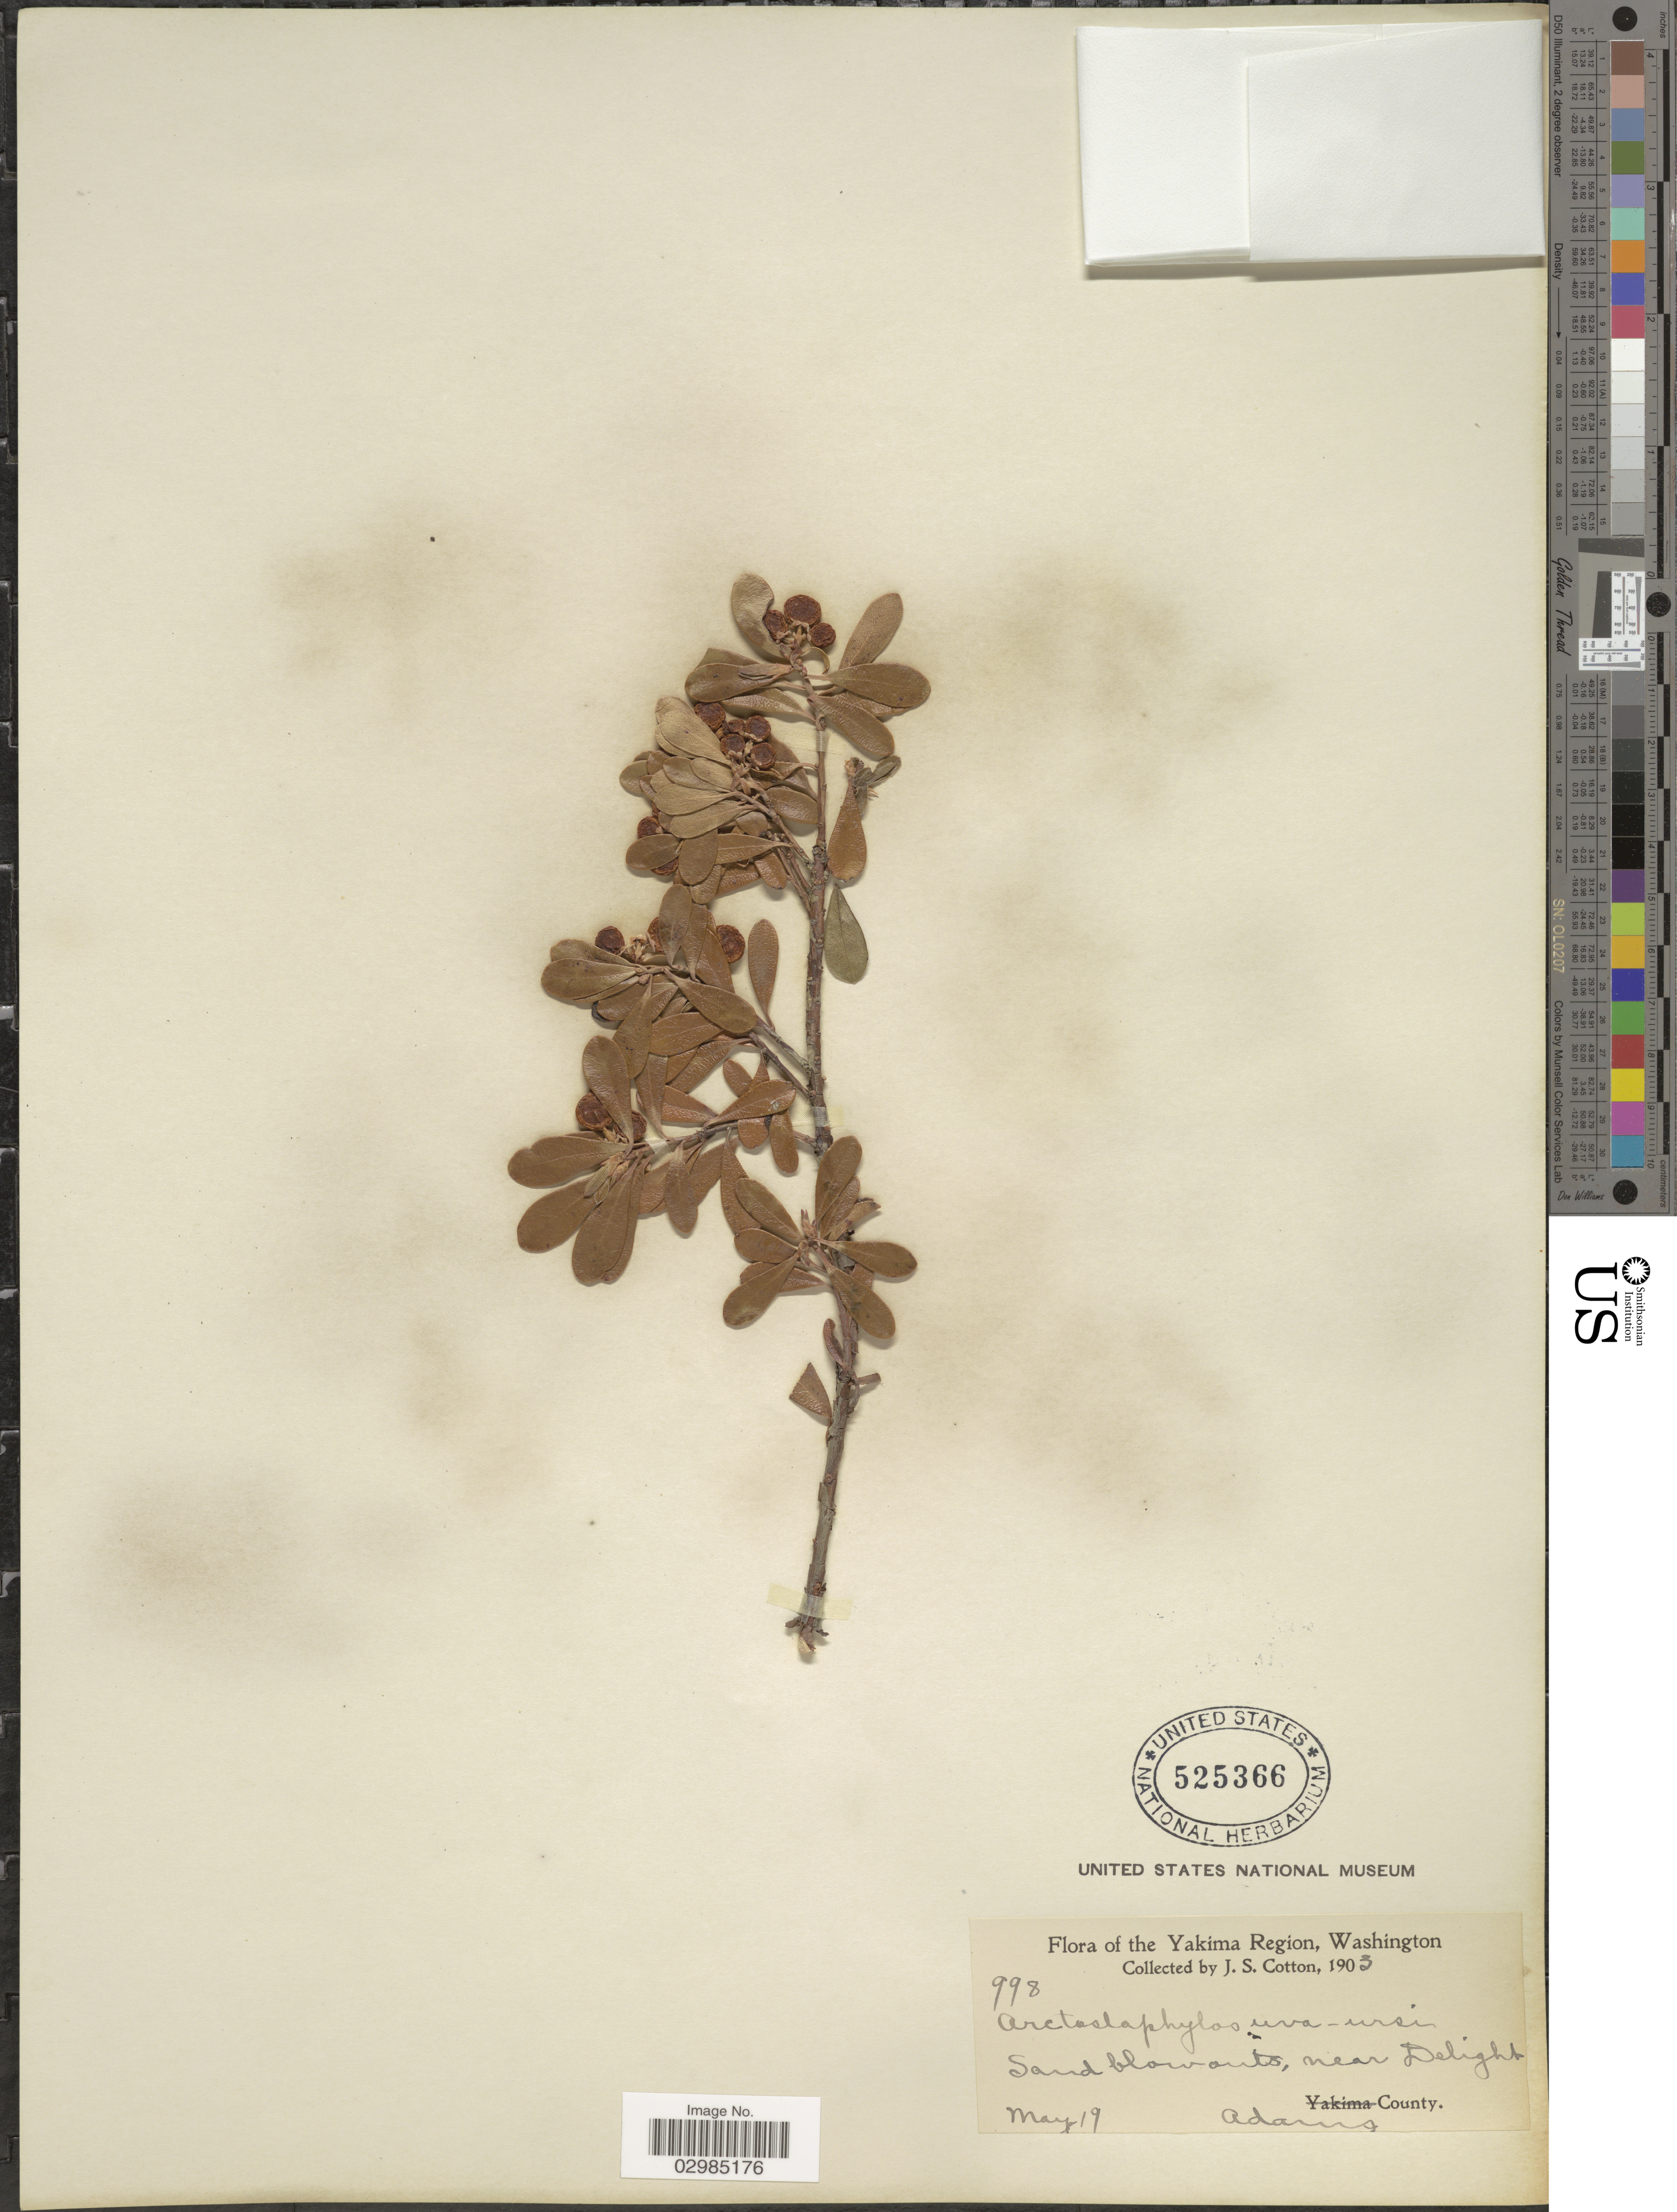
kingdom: Plantae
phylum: Tracheophyta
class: Magnoliopsida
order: Ericales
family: Ericaceae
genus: Arctostaphylos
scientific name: Arctostaphylos uva-ursi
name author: (L.) Spreng.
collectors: J. S. Cotton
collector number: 998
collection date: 1903-05-19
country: United States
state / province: Washington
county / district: Adams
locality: Yakima Region. Near Delight, Adams County.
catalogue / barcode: US 525366